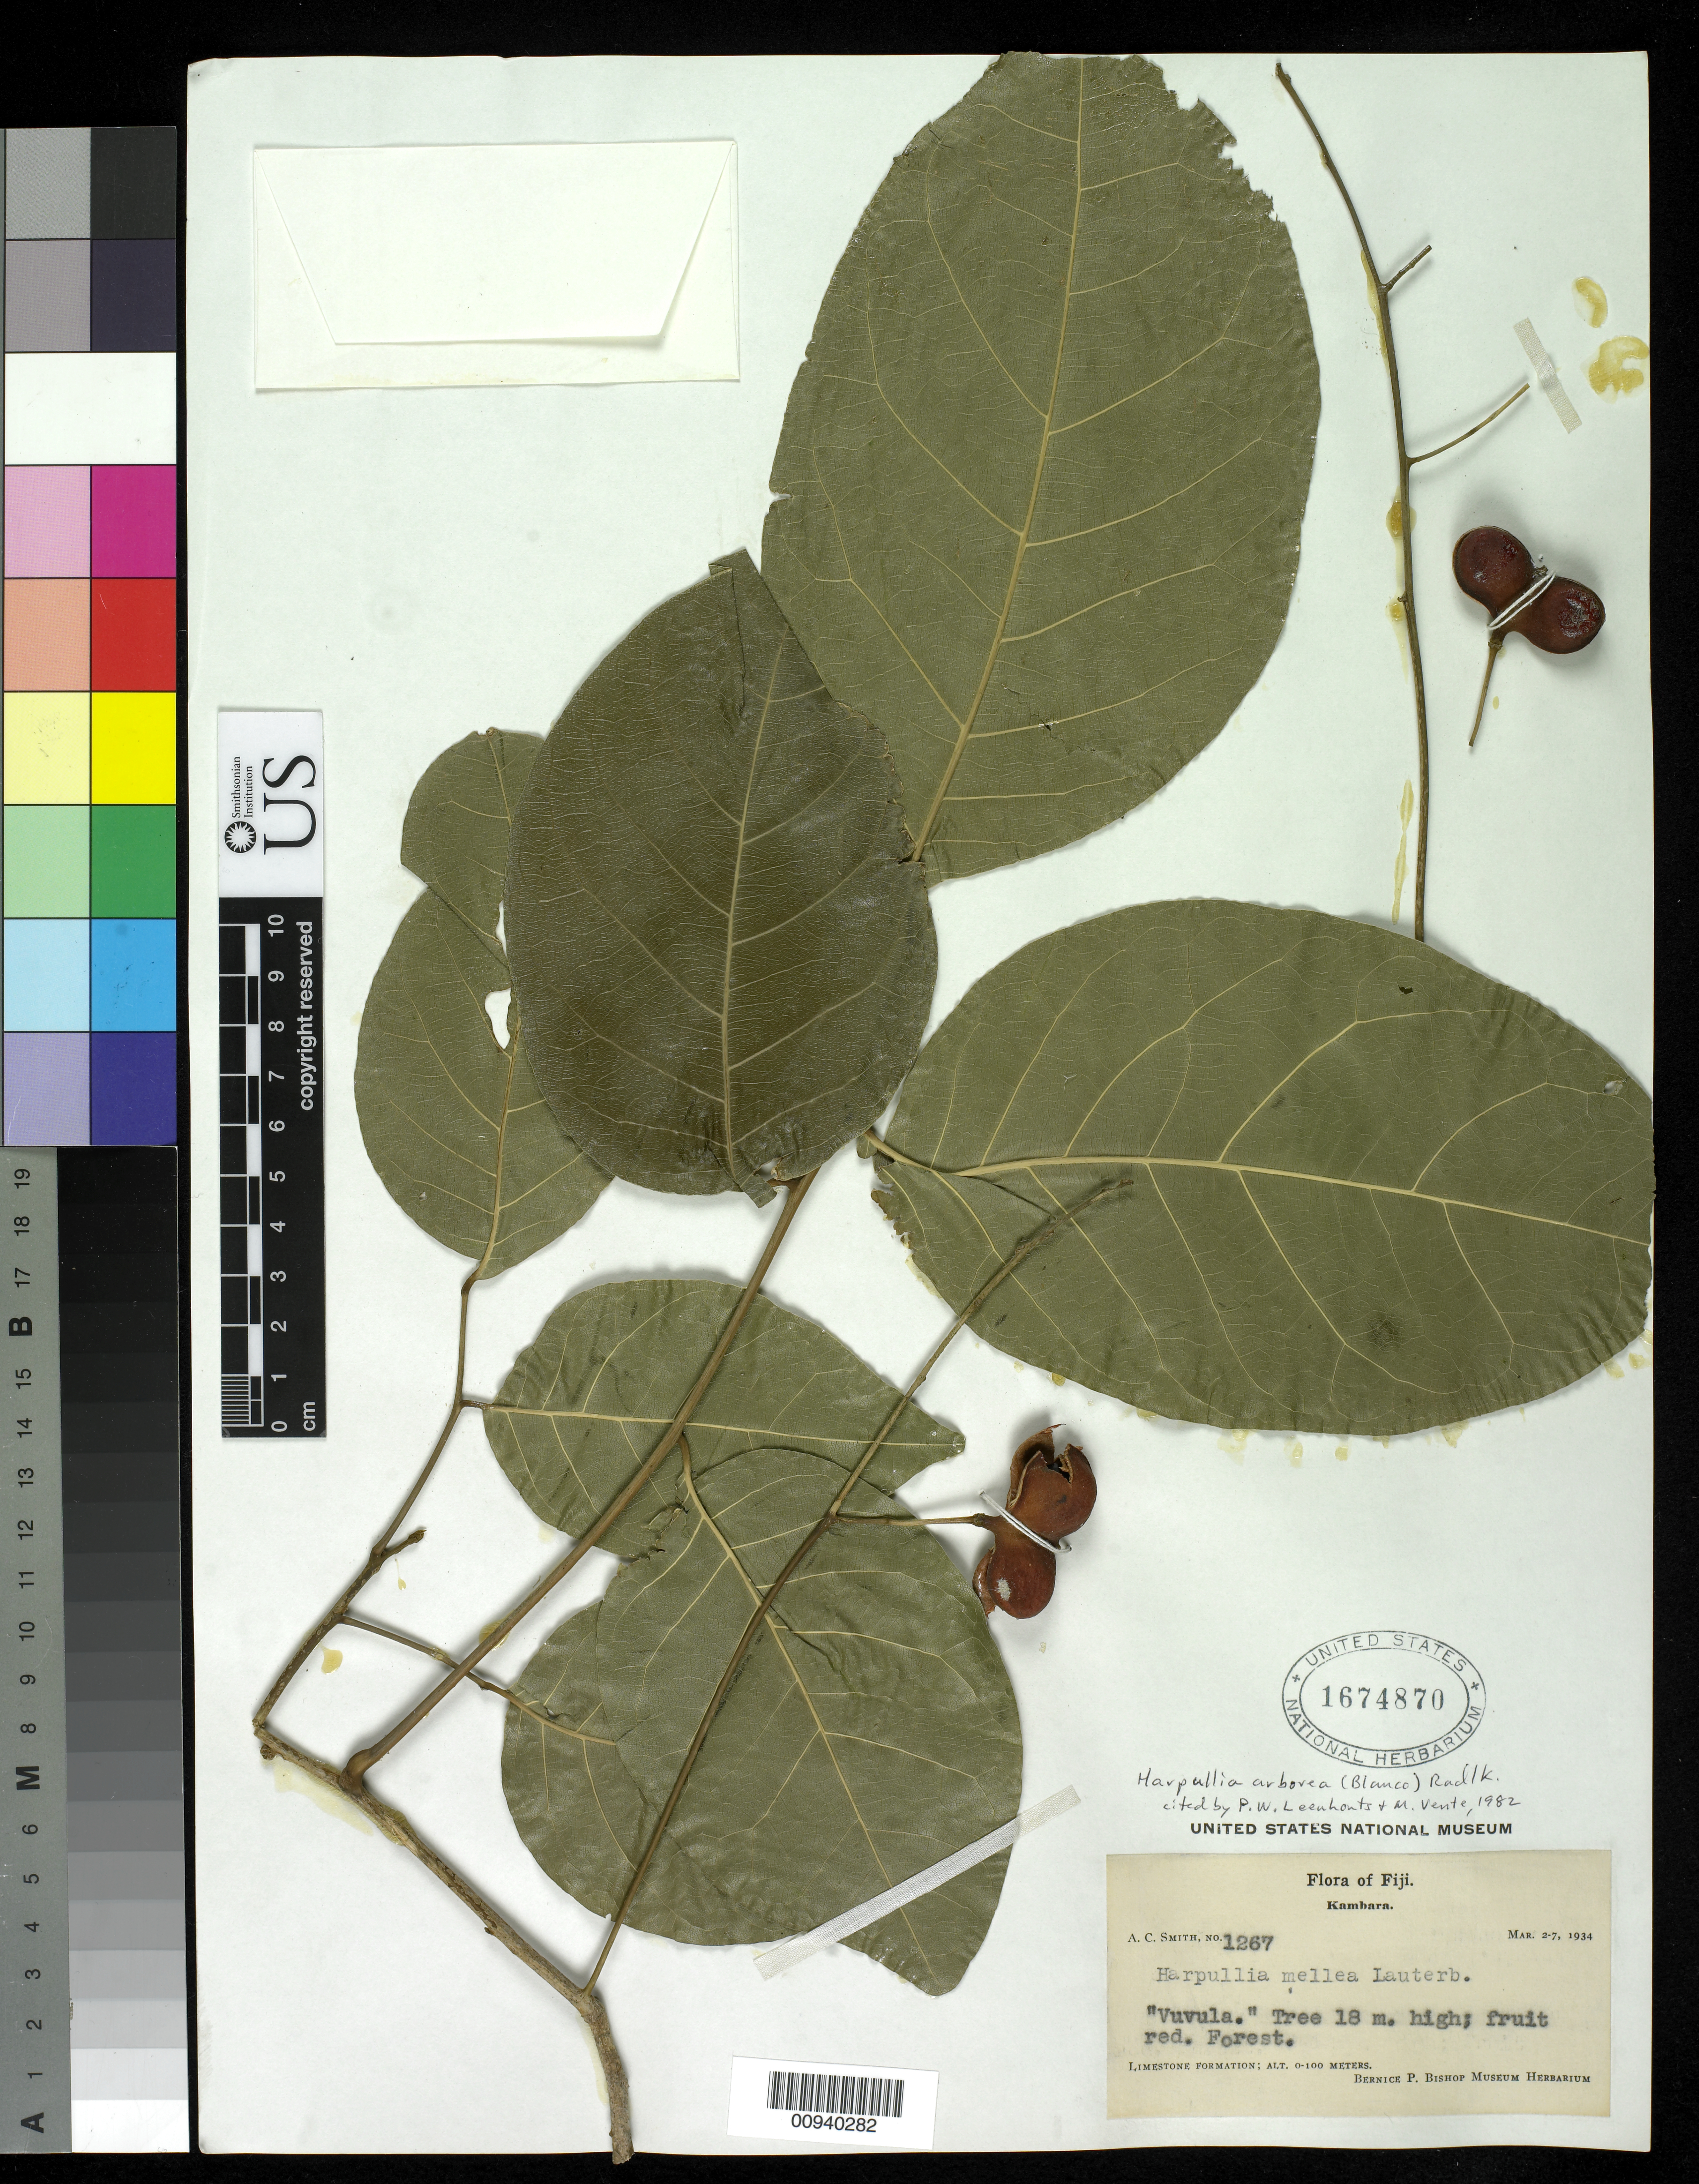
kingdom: Plantae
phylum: Tracheophyta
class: Magnoliopsida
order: Sapindales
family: Sapindaceae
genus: Harpullia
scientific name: Harpullia arborea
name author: (Blanco) Radlk.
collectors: C. A. Smith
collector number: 1267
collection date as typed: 02 Mar 1934 to 07 Mar 1934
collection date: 1934-03-02/1934-03-07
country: Fiji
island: Kabara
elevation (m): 0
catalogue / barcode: US 1674870